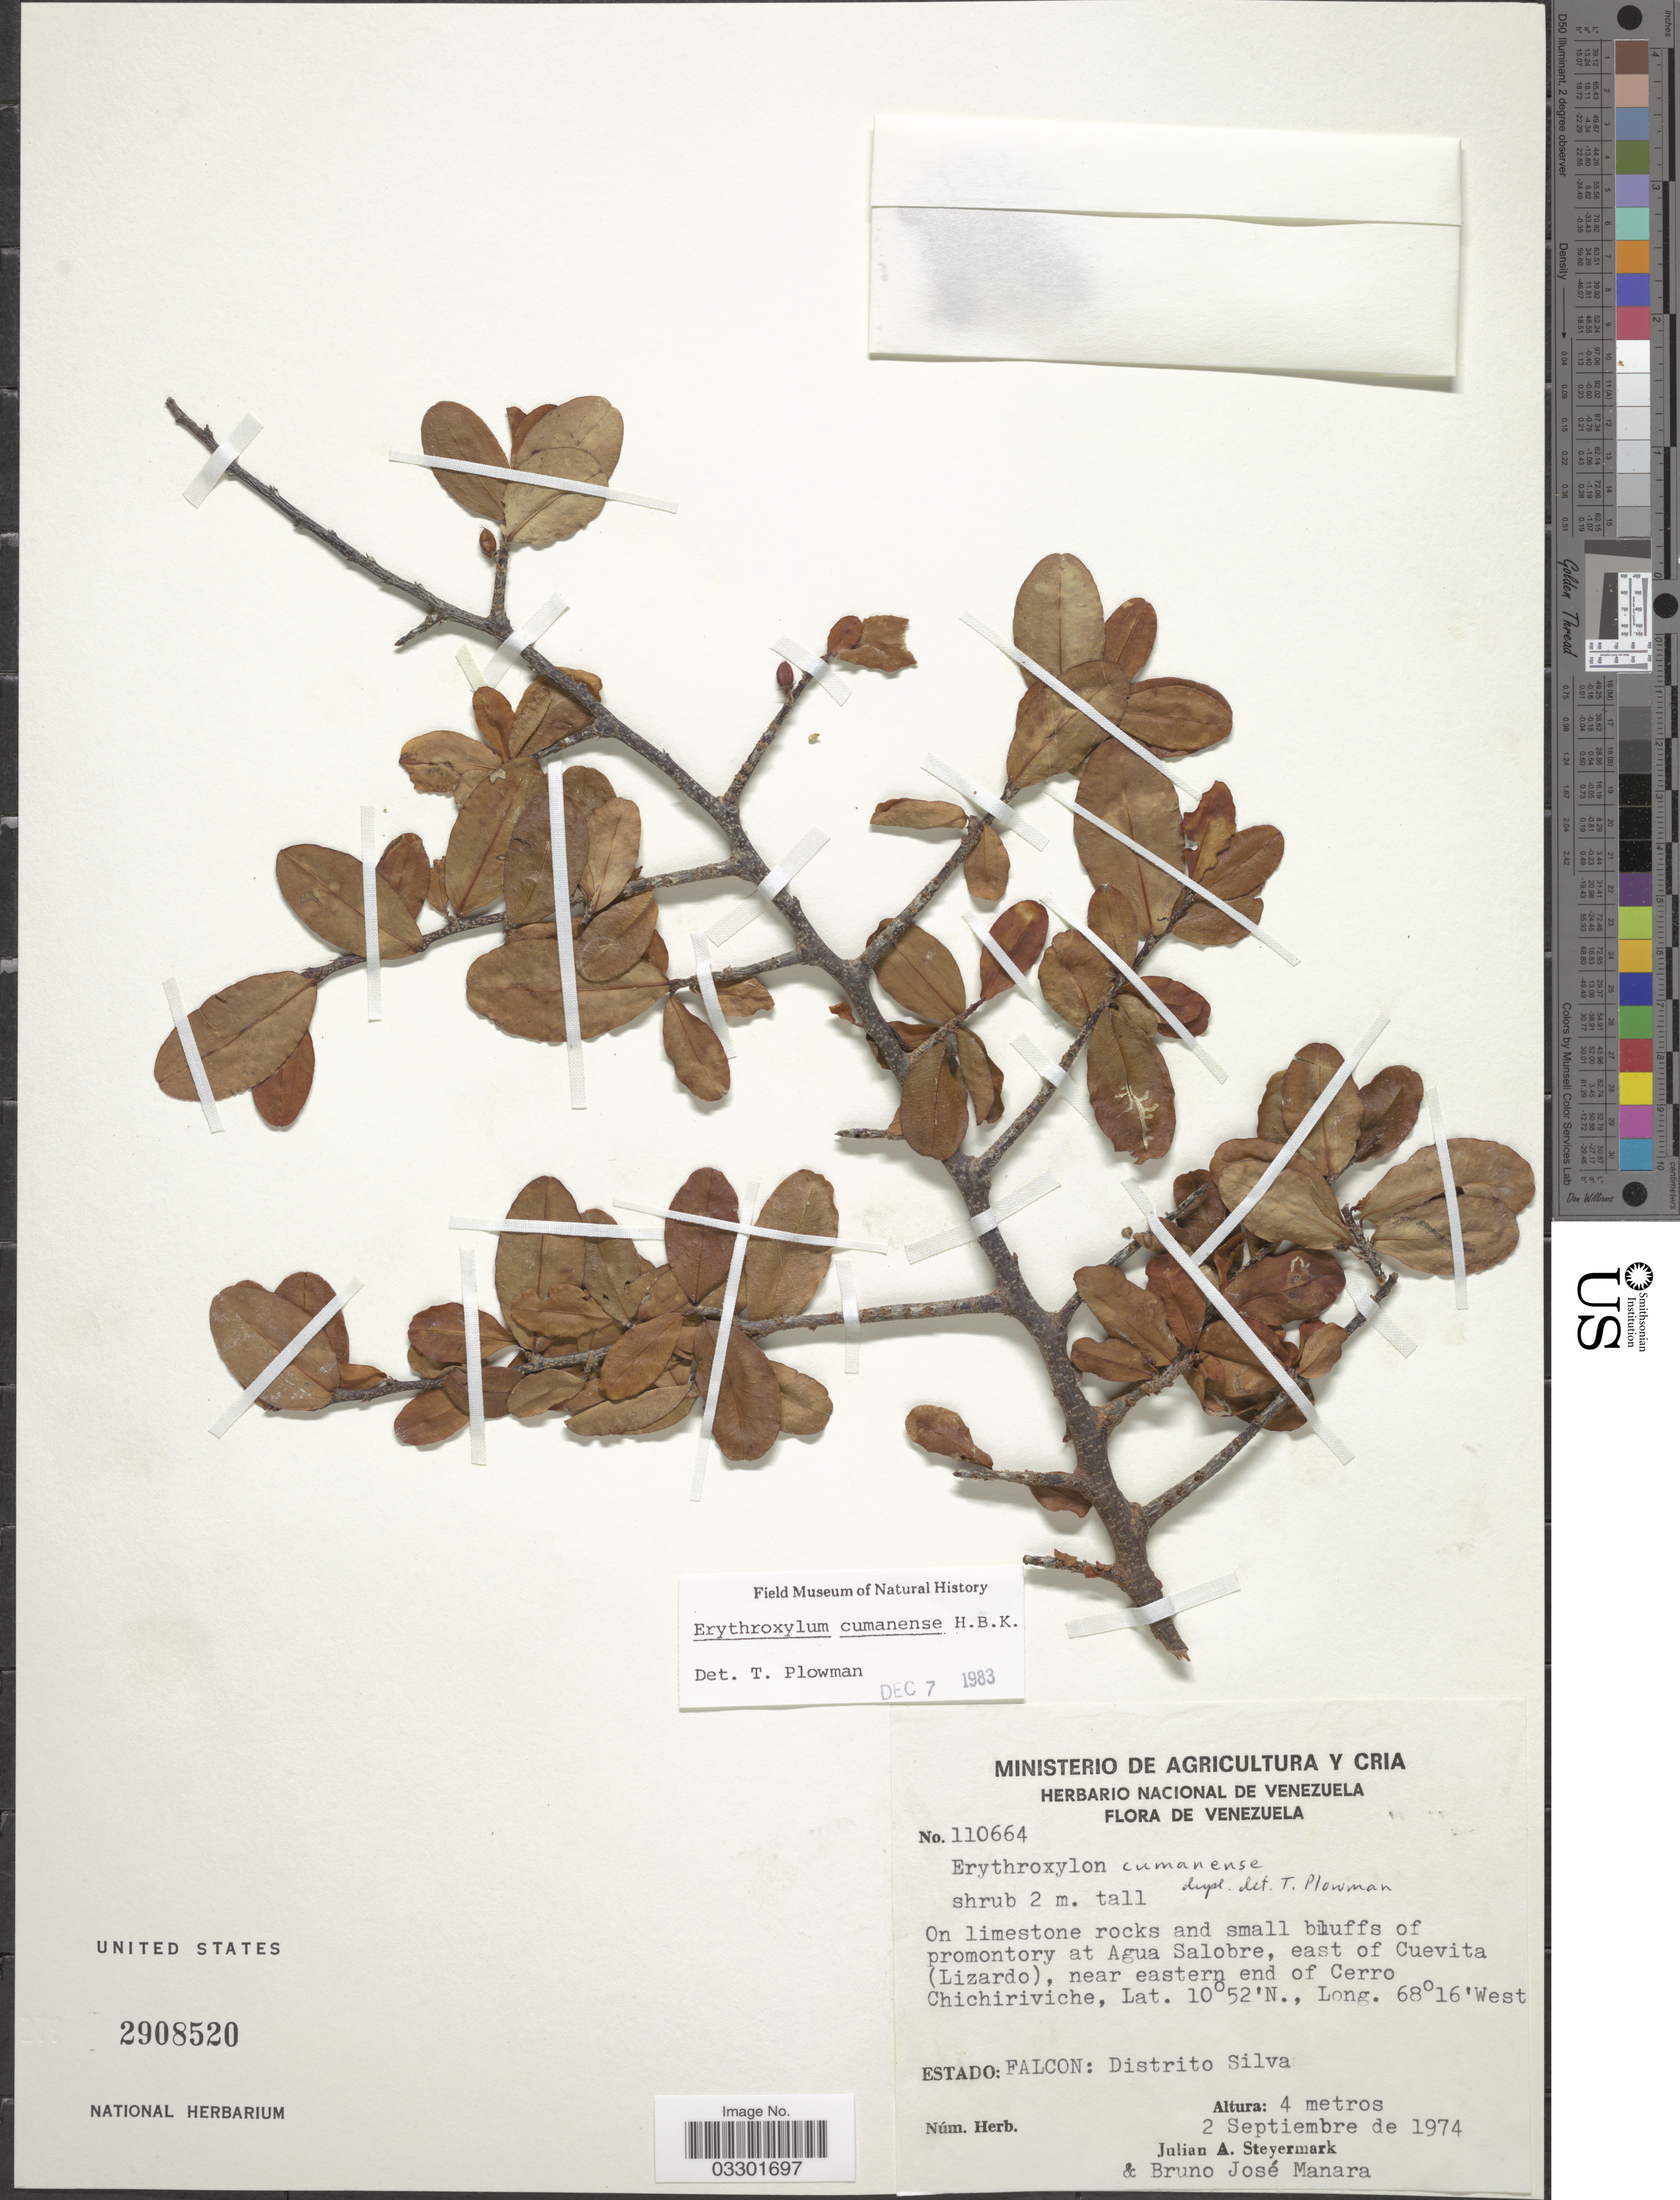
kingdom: Plantae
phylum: Tracheophyta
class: Magnoliopsida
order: Malpighiales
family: Erythroxylaceae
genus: Erythroxylum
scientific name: Erythroxylum cumanense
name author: Kunth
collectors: J. Steyermark & B. Manara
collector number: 110664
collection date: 1974-09-02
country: Venezuela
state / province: Falcón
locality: At Agua Salobre, east of Cuevita (Lizardo), near eastern end of Cerro Chichiriviche. Distrito Silva.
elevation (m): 4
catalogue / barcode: US 2908520